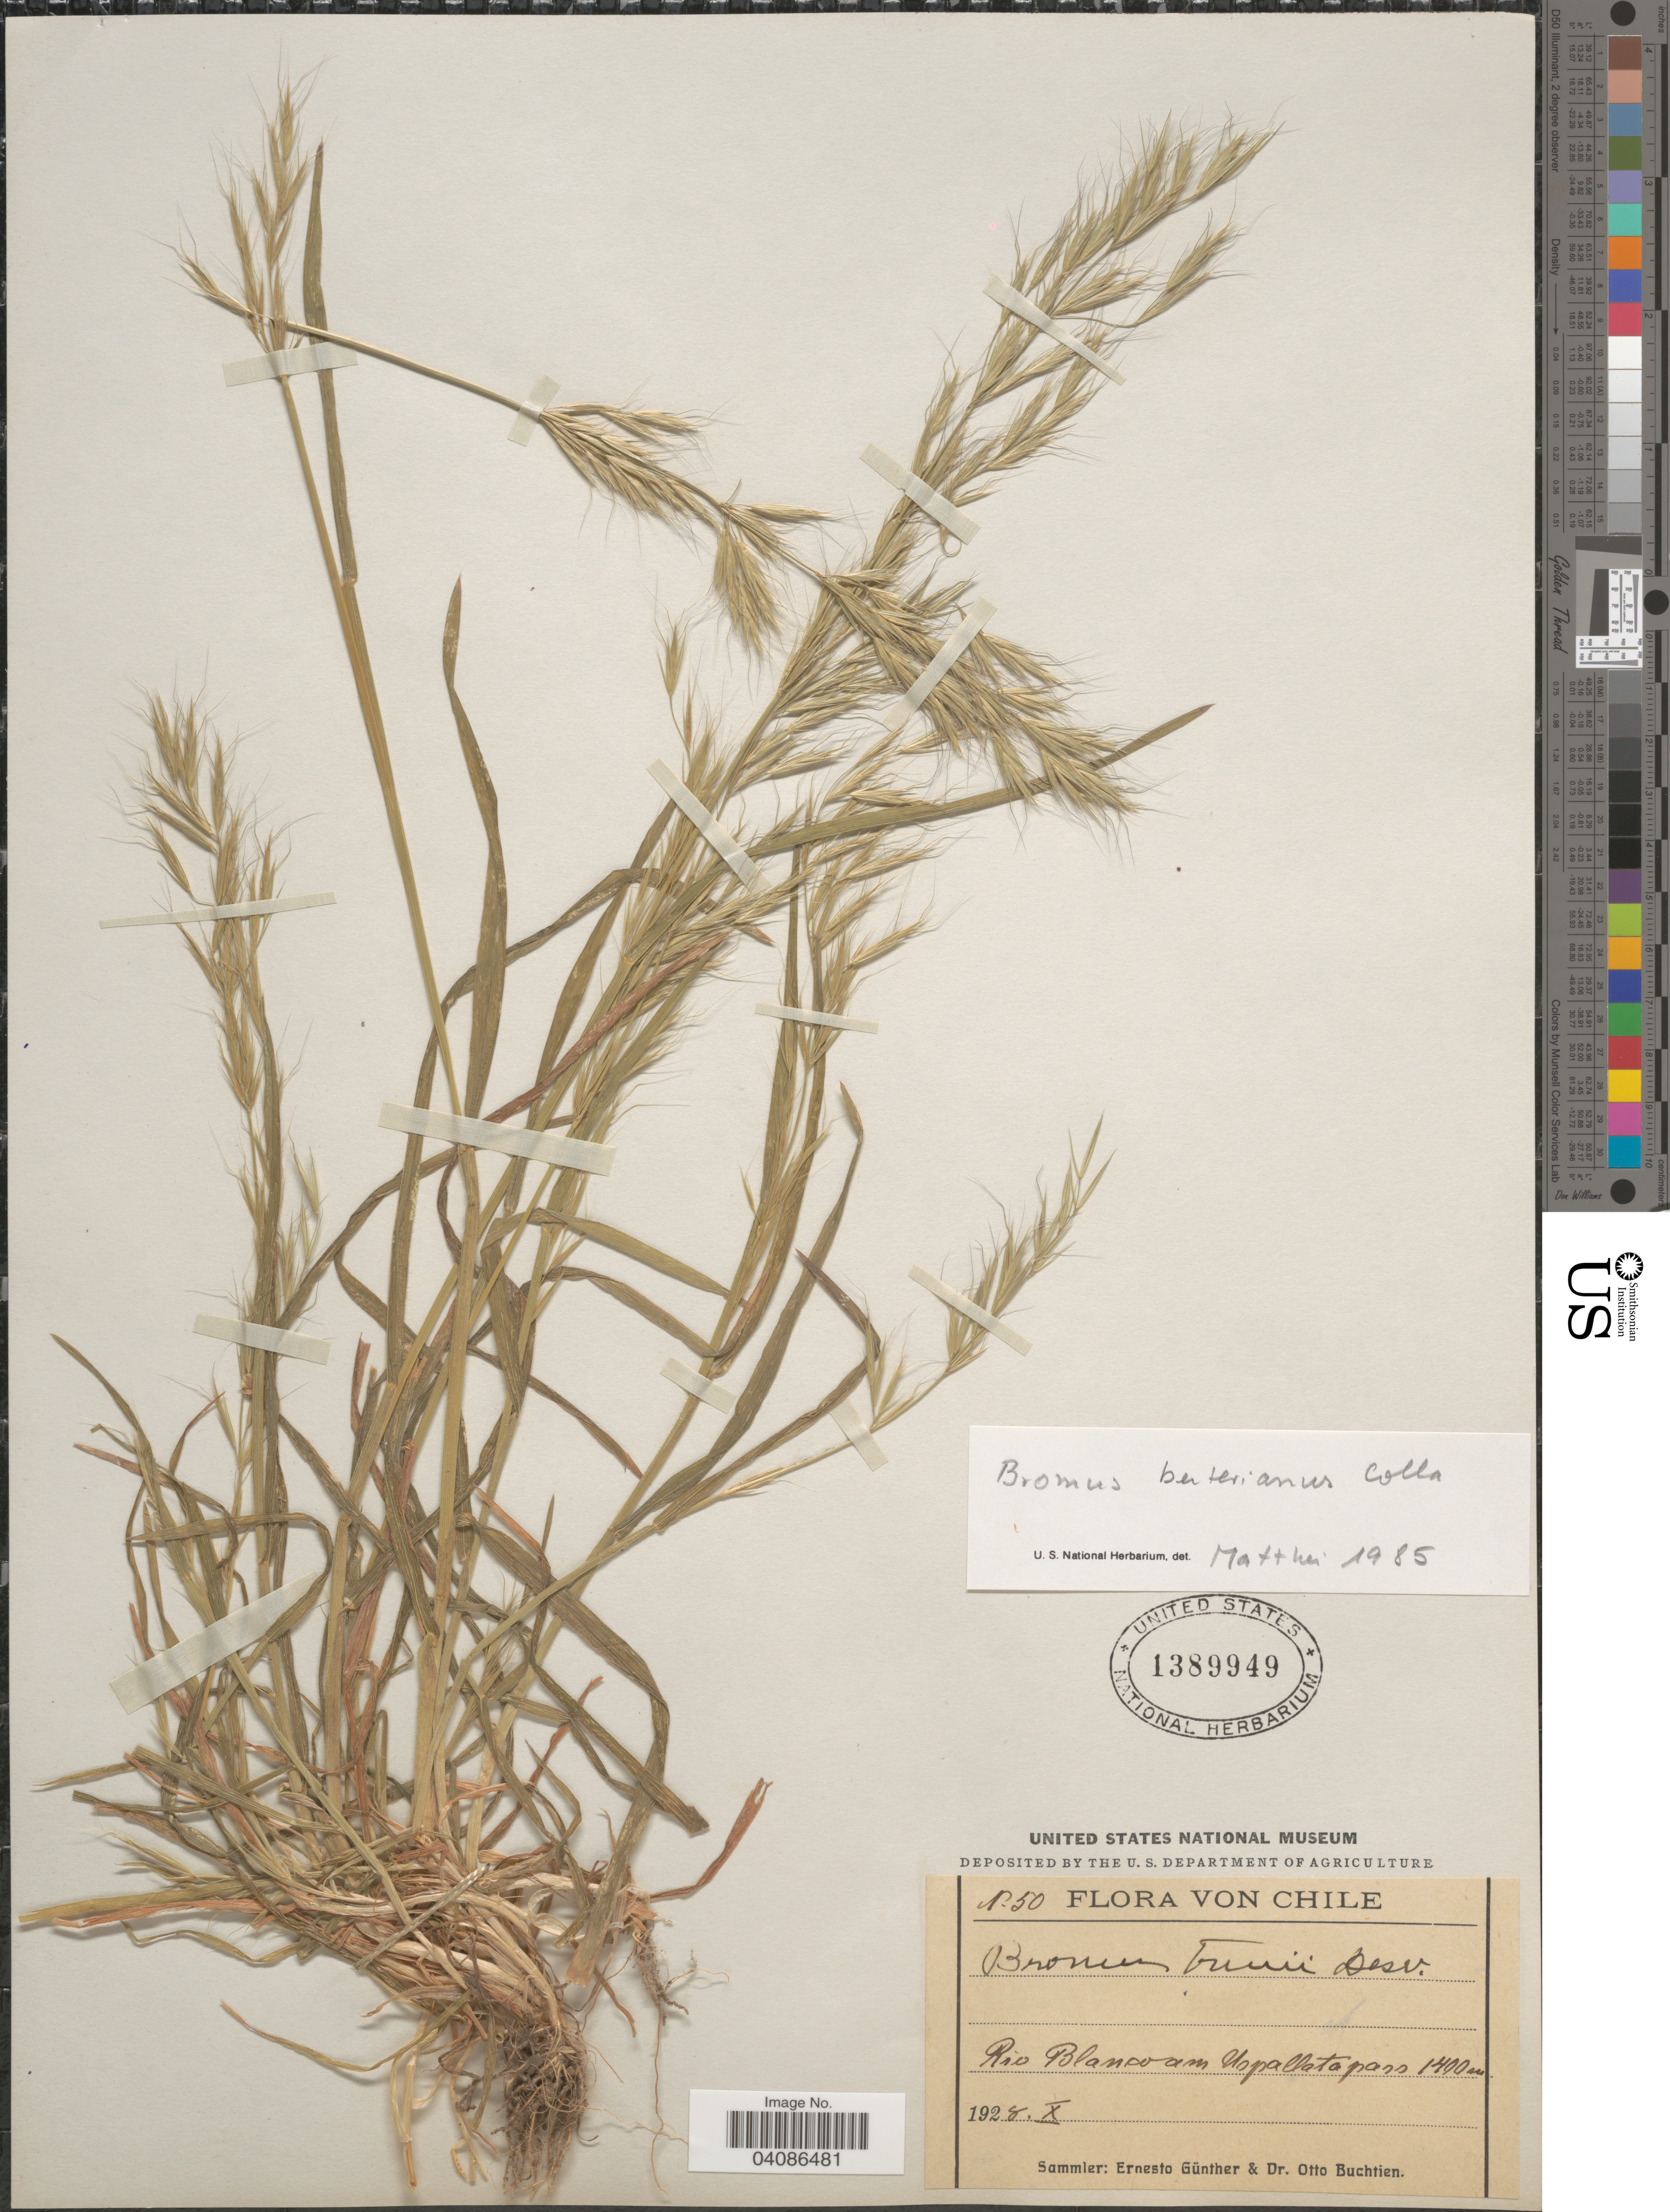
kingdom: Plantae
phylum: Tracheophyta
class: Liliopsida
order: Poales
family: Poaceae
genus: Bromus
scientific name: Bromus berteroanus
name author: Colla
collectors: E. Gunther & O. Buchtien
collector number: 50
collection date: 1928-10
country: Chile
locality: Rio Blanco am Uspallatapass.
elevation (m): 1400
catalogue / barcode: US 1389949